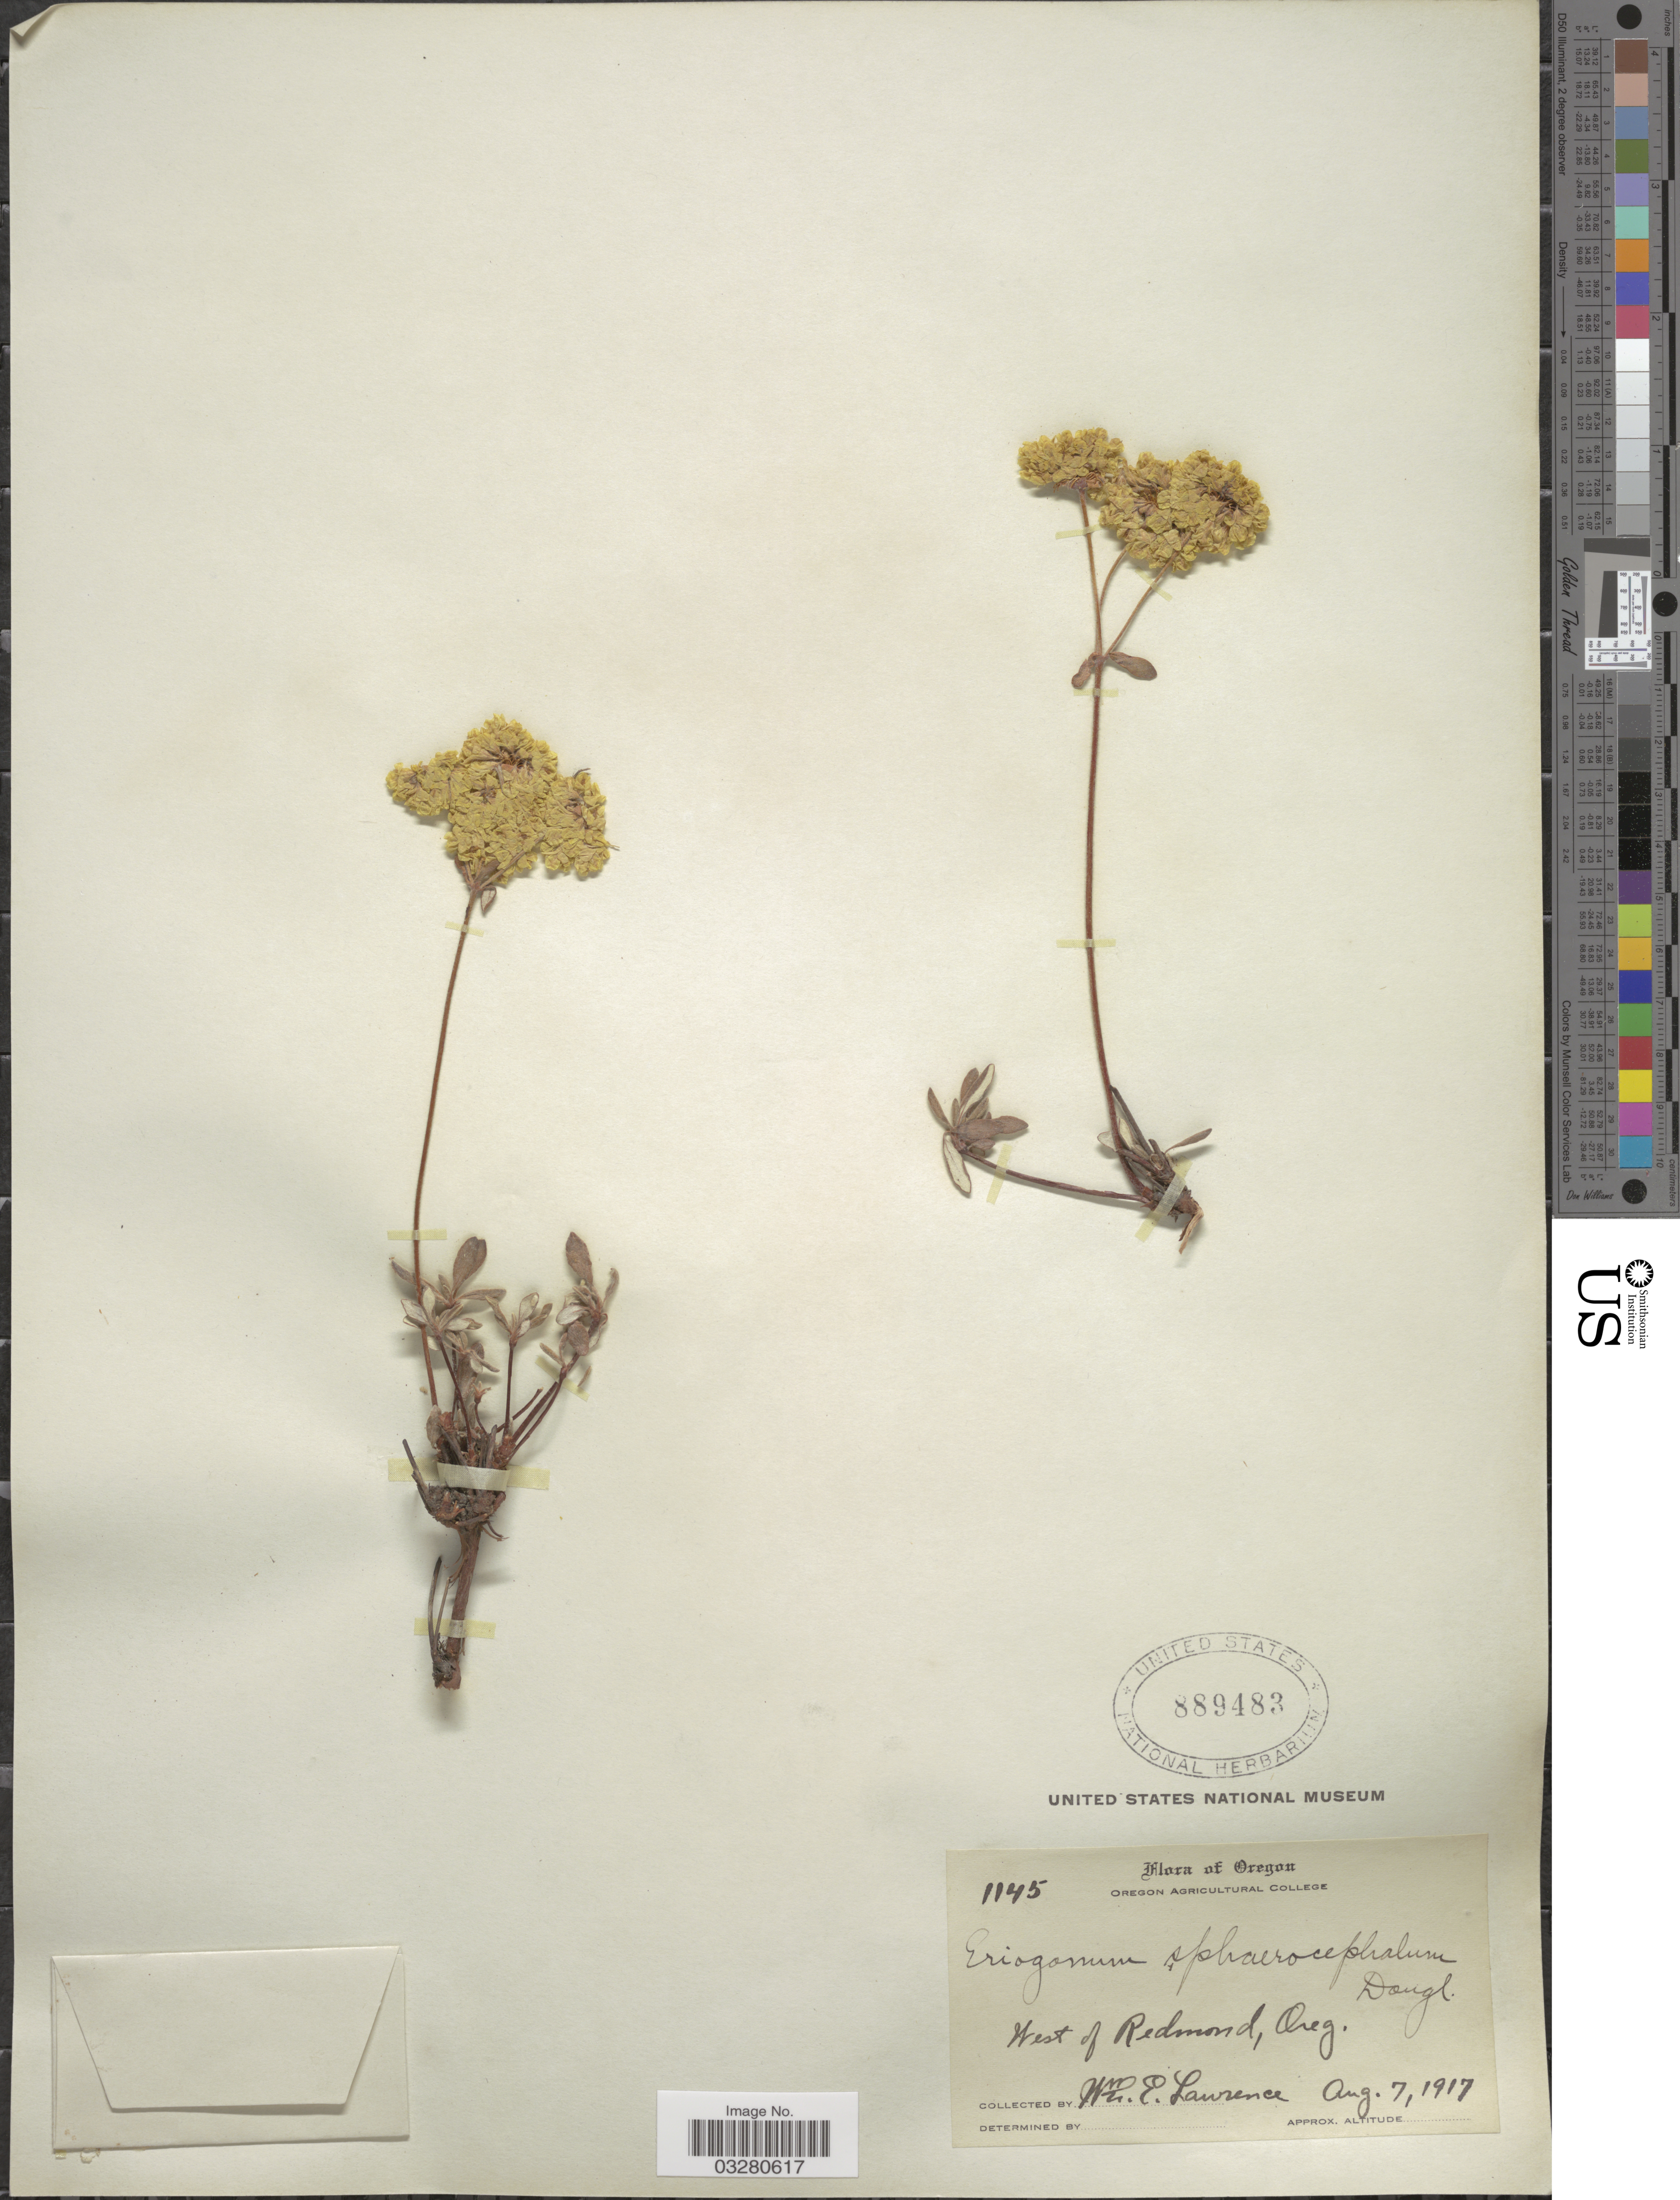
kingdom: Plantae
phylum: Tracheophyta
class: Magnoliopsida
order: Caryophyllales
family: Polygonaceae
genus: Eriogonum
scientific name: Eriogonum sphaerocephalum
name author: Benth. & Douglas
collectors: W. Lawrence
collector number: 1145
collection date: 1917-08-07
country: United States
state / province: Oregon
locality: West of Redmond.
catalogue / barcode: US 889483